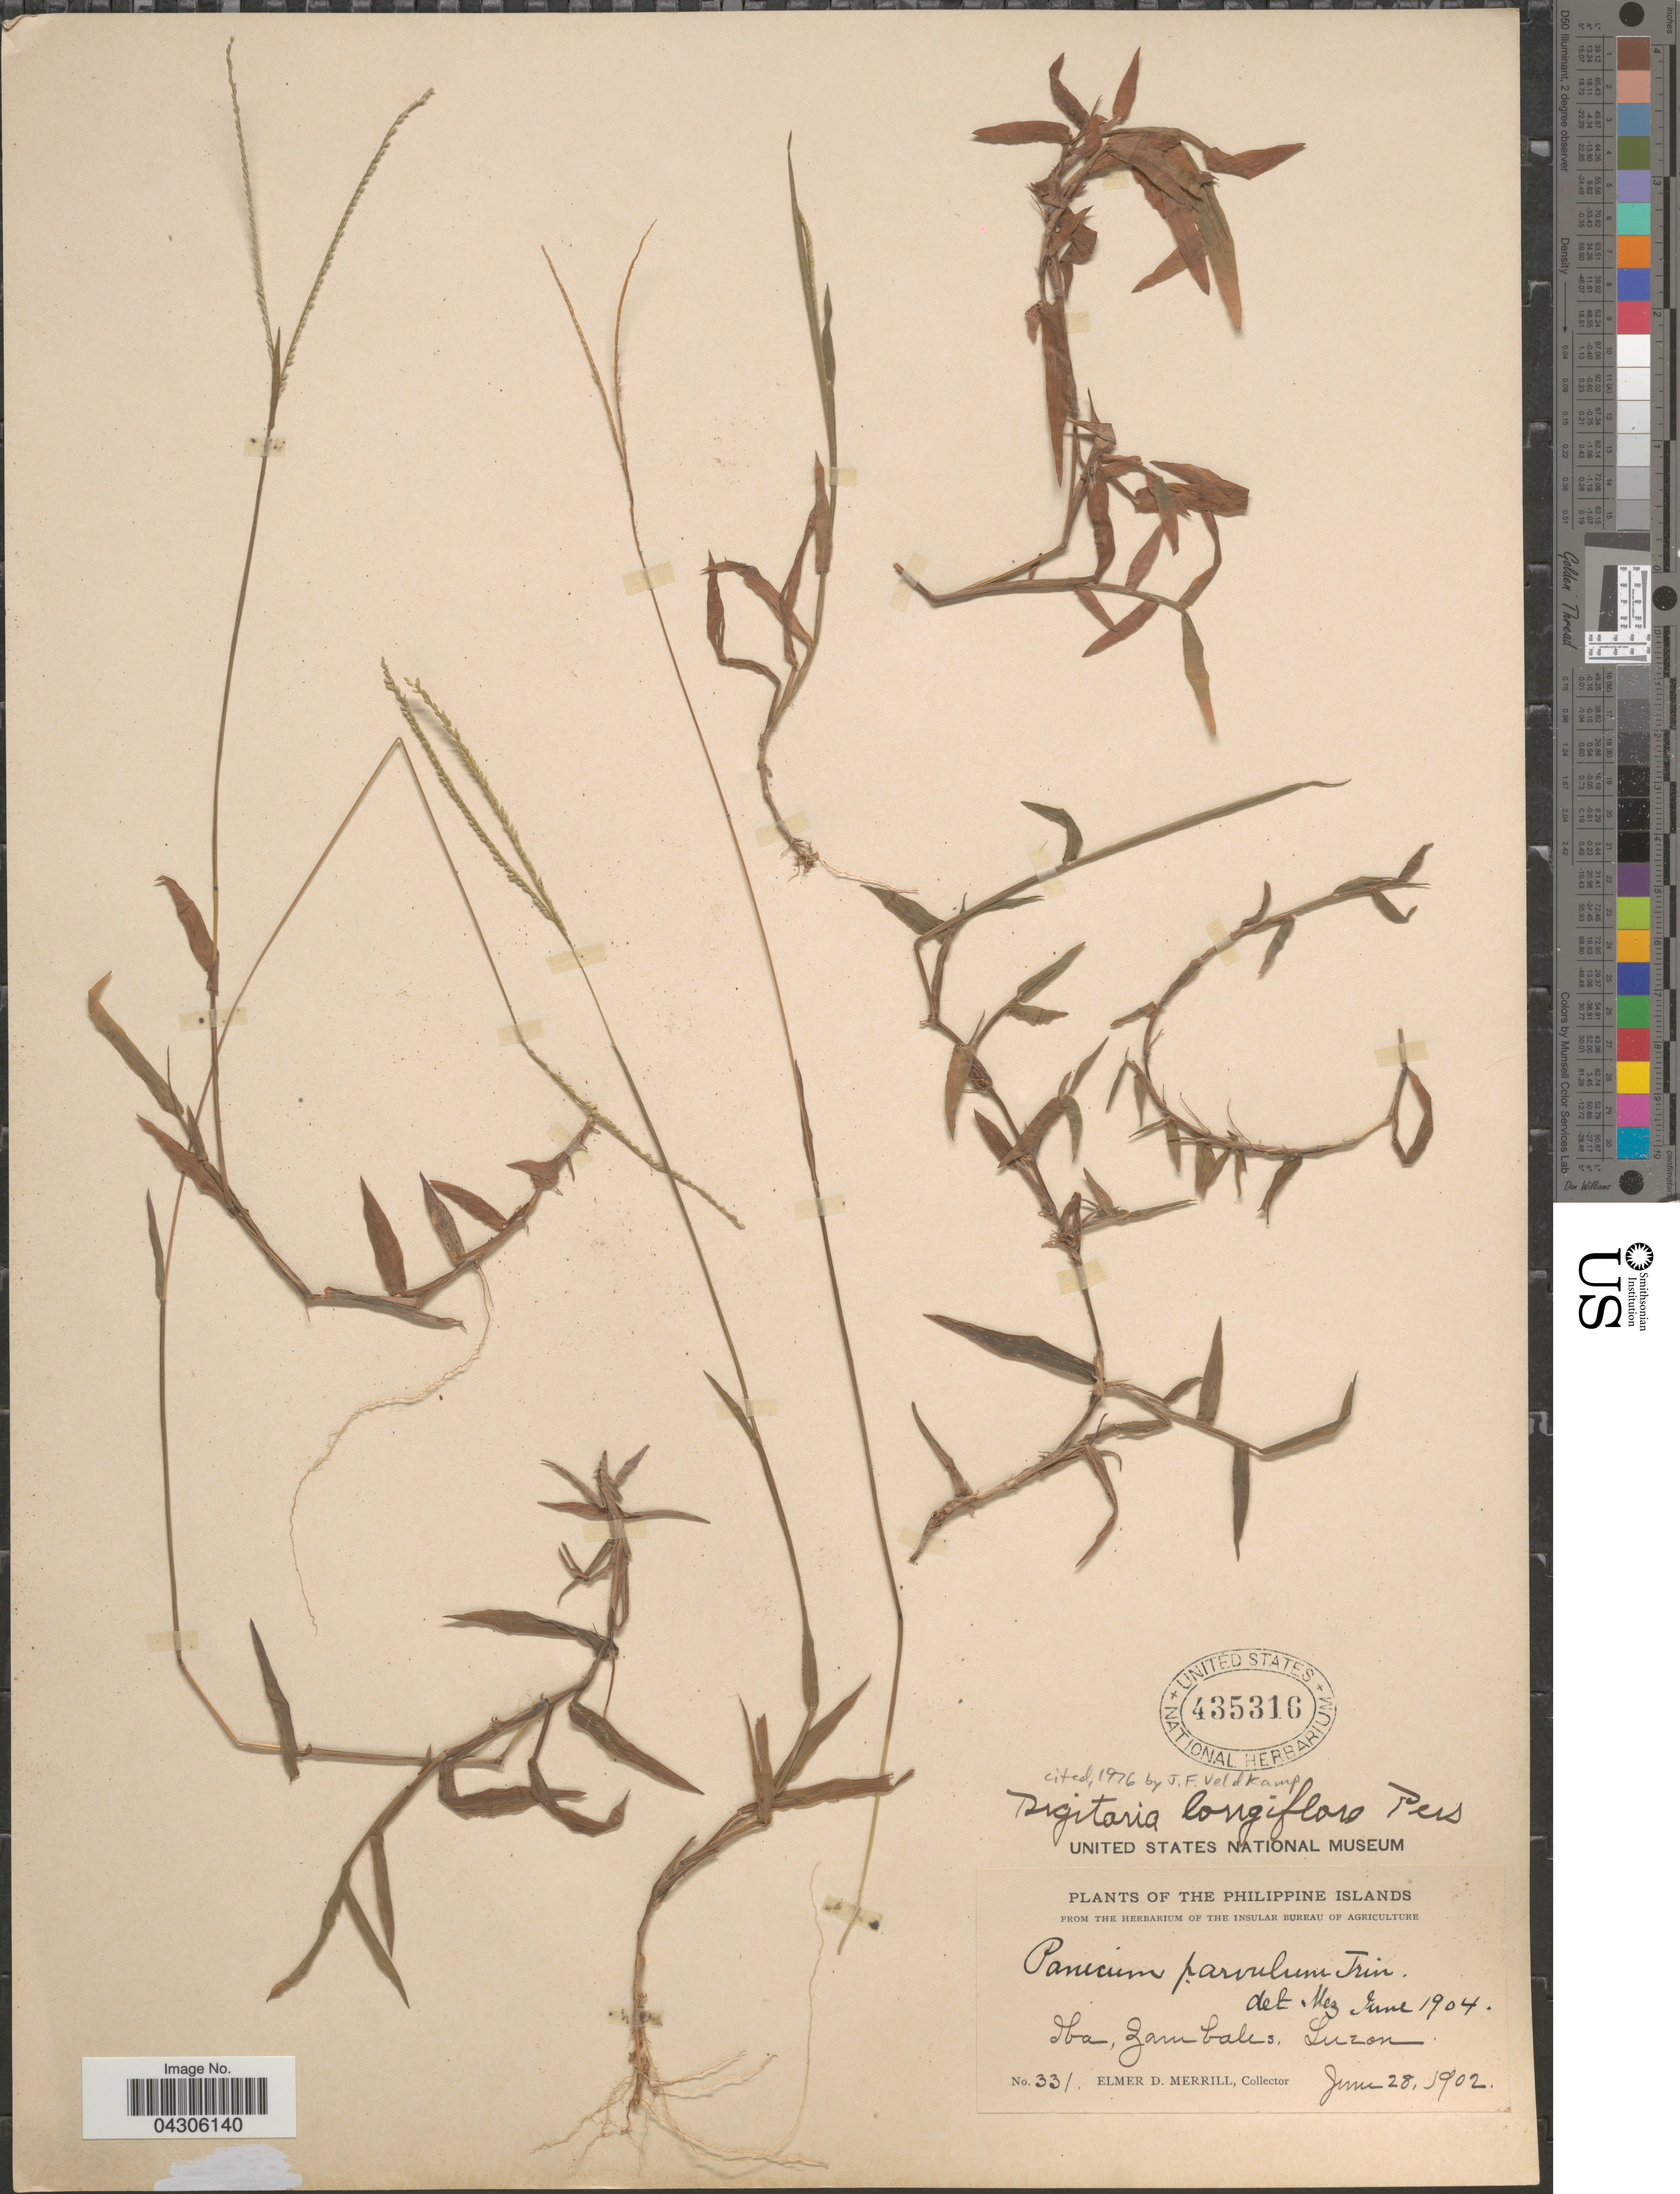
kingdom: Plantae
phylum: Tracheophyta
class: Liliopsida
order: Poales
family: Poaceae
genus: Digitaria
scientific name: Digitaria longiflora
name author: (Retz.) Pers.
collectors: E. D. Merrill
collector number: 331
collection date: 1902-06-28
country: Philippines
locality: Iba, Zambales, Luzon.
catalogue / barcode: US 435316